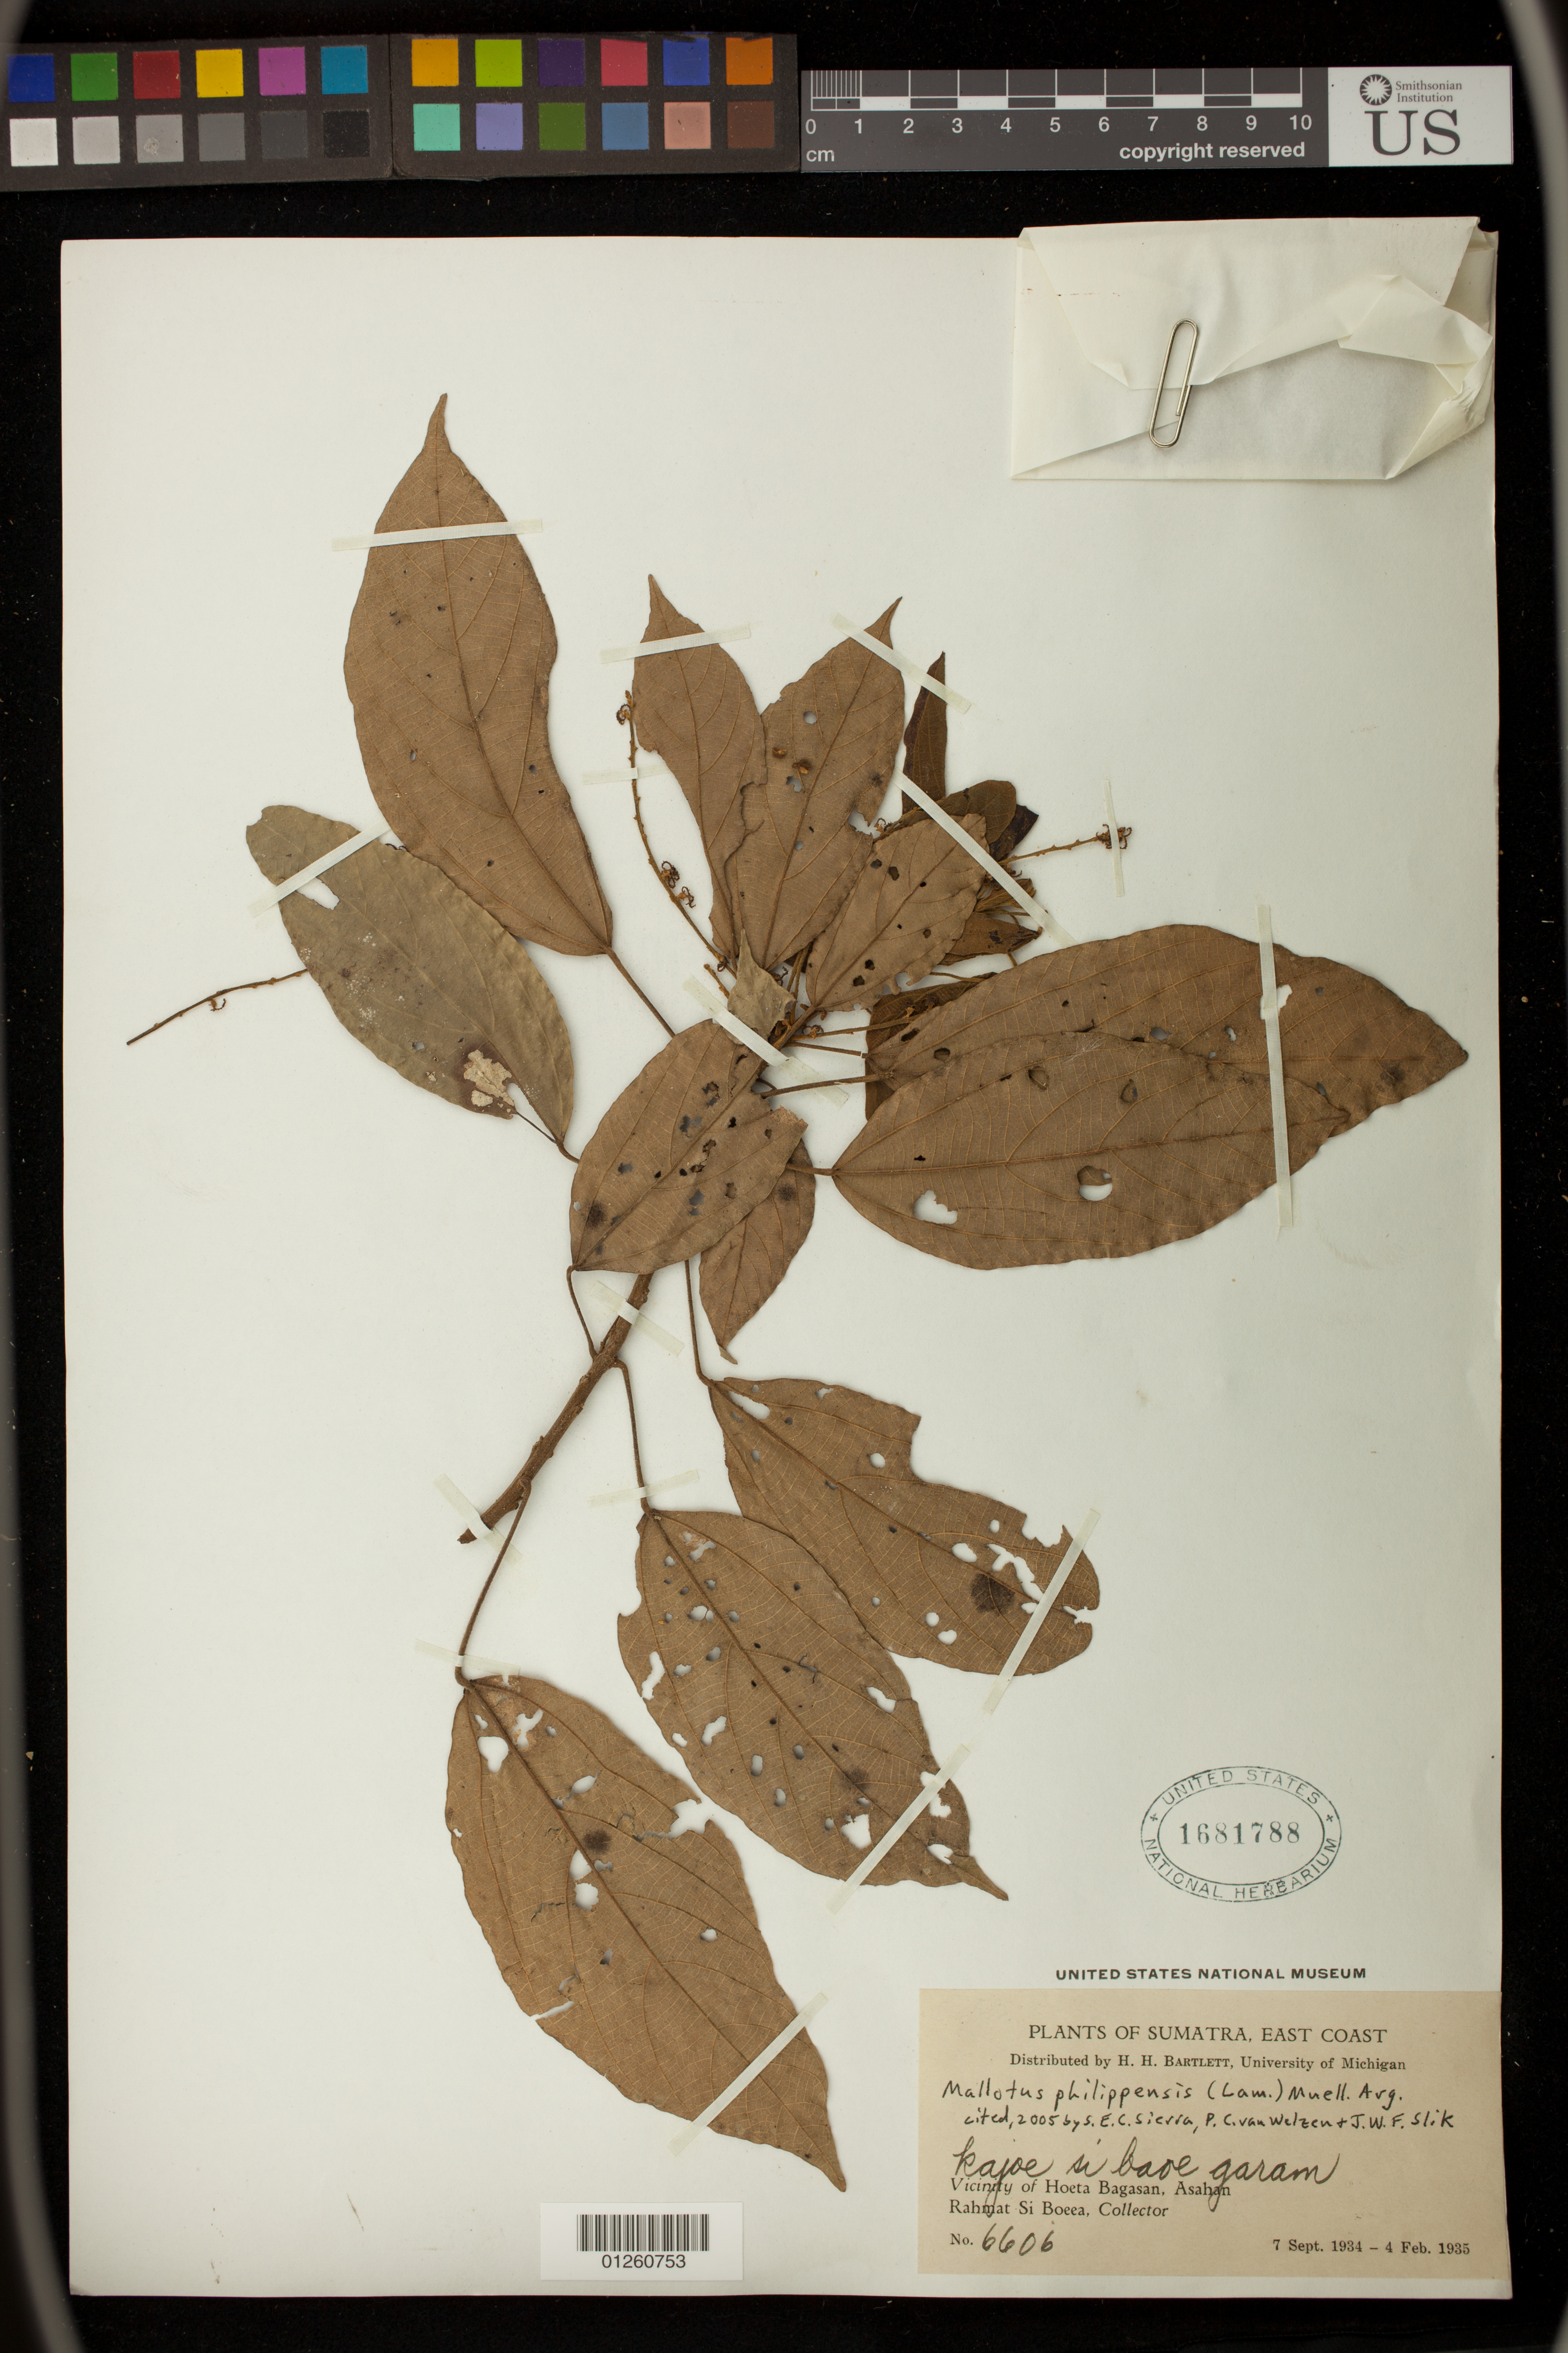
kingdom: Plantae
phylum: Tracheophyta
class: Magnoliopsida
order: Malpighiales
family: Euphorbiaceae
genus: Mallotus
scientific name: Mallotus philippensis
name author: (Lam.) Müll. Arg.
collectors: Rahmat Si Boeea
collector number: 6606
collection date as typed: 07 Sep 1934 to 04 Feb 1935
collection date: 1934-09-07/1935-02-04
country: Indonesia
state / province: Sumatra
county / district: Sumatera Utara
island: Sumatra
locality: Sumatra, East Coast: Vicinity of Hoeta Bagasan, Asahan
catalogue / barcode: US 1681788